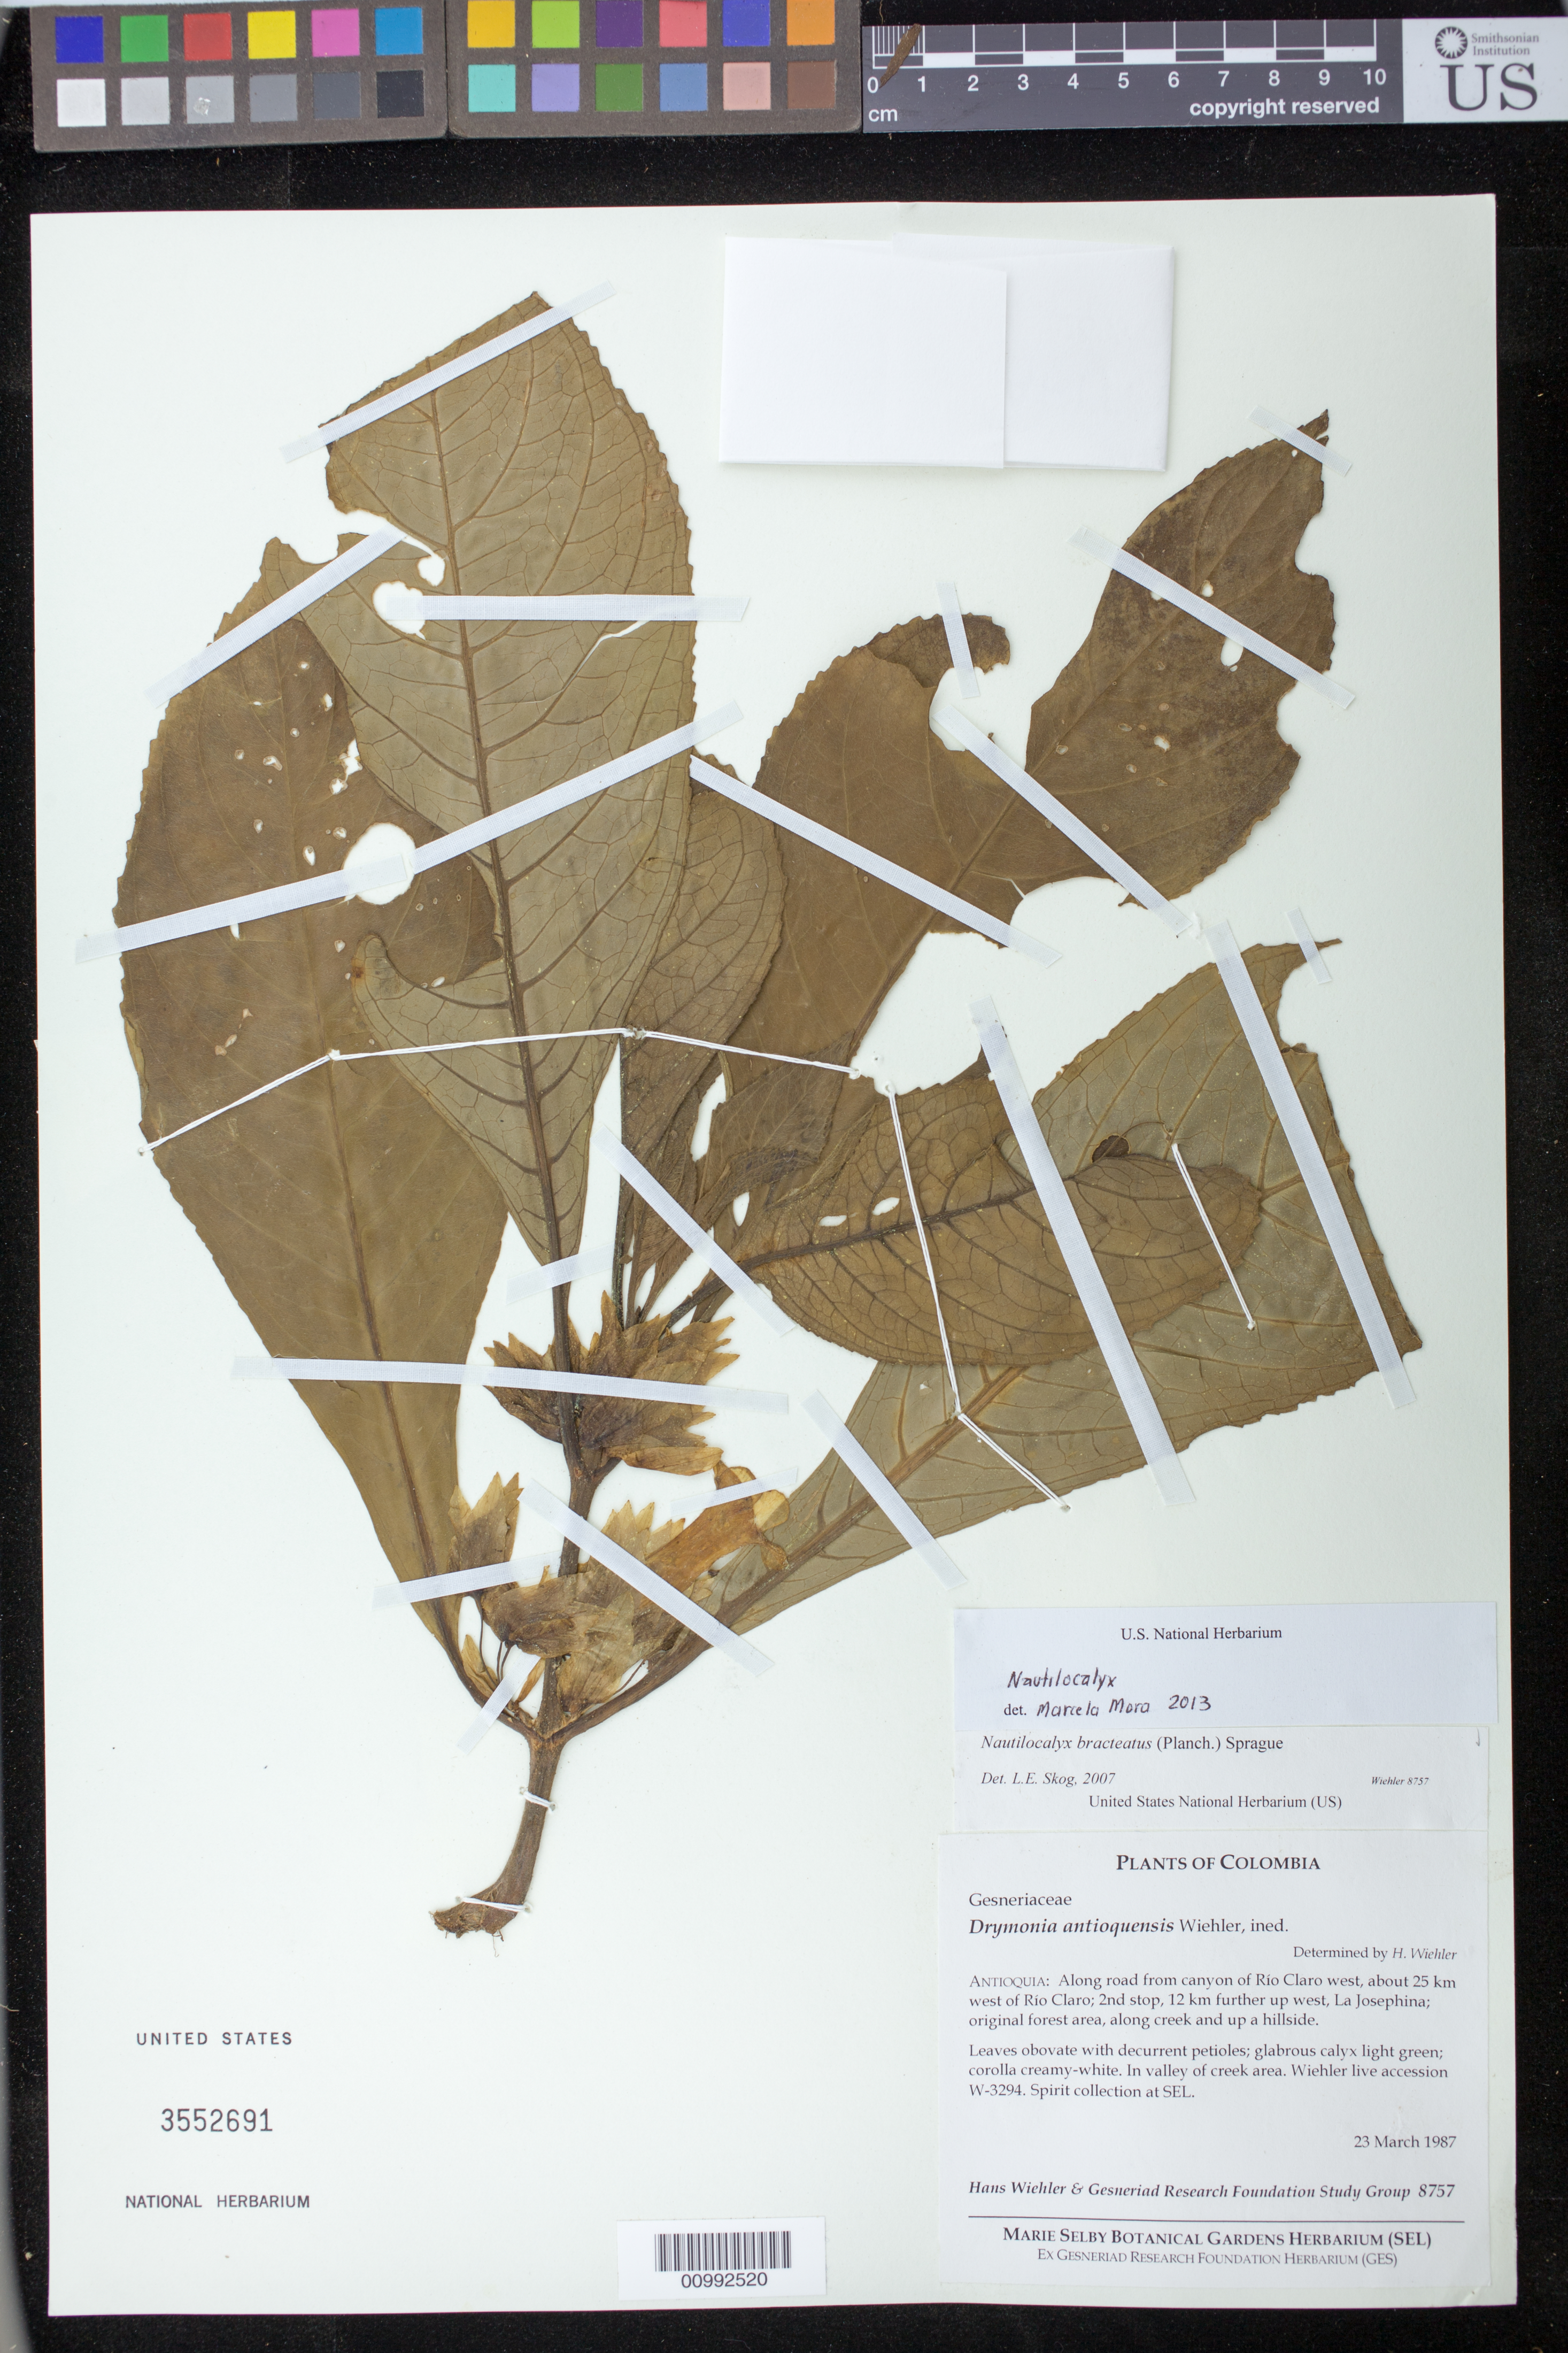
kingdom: Plantae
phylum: Tracheophyta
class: Magnoliopsida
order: Lamiales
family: Gesneriaceae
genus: Nautilocalyx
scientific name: Nautilocalyx sp.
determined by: Mora, M. Marcela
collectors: H. J. Wiehler & GRF Study Group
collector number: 8757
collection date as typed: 23 Mar 1987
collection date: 1987-03-23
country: Colombia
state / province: Antioquia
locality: Antioquia: along road from canyon of Rio Claro west, about 25 km west of Rio Claro; 2nd stop, 12 km further up west, La Josephina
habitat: Original forest area, along creek and up a hillside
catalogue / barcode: US 3552691